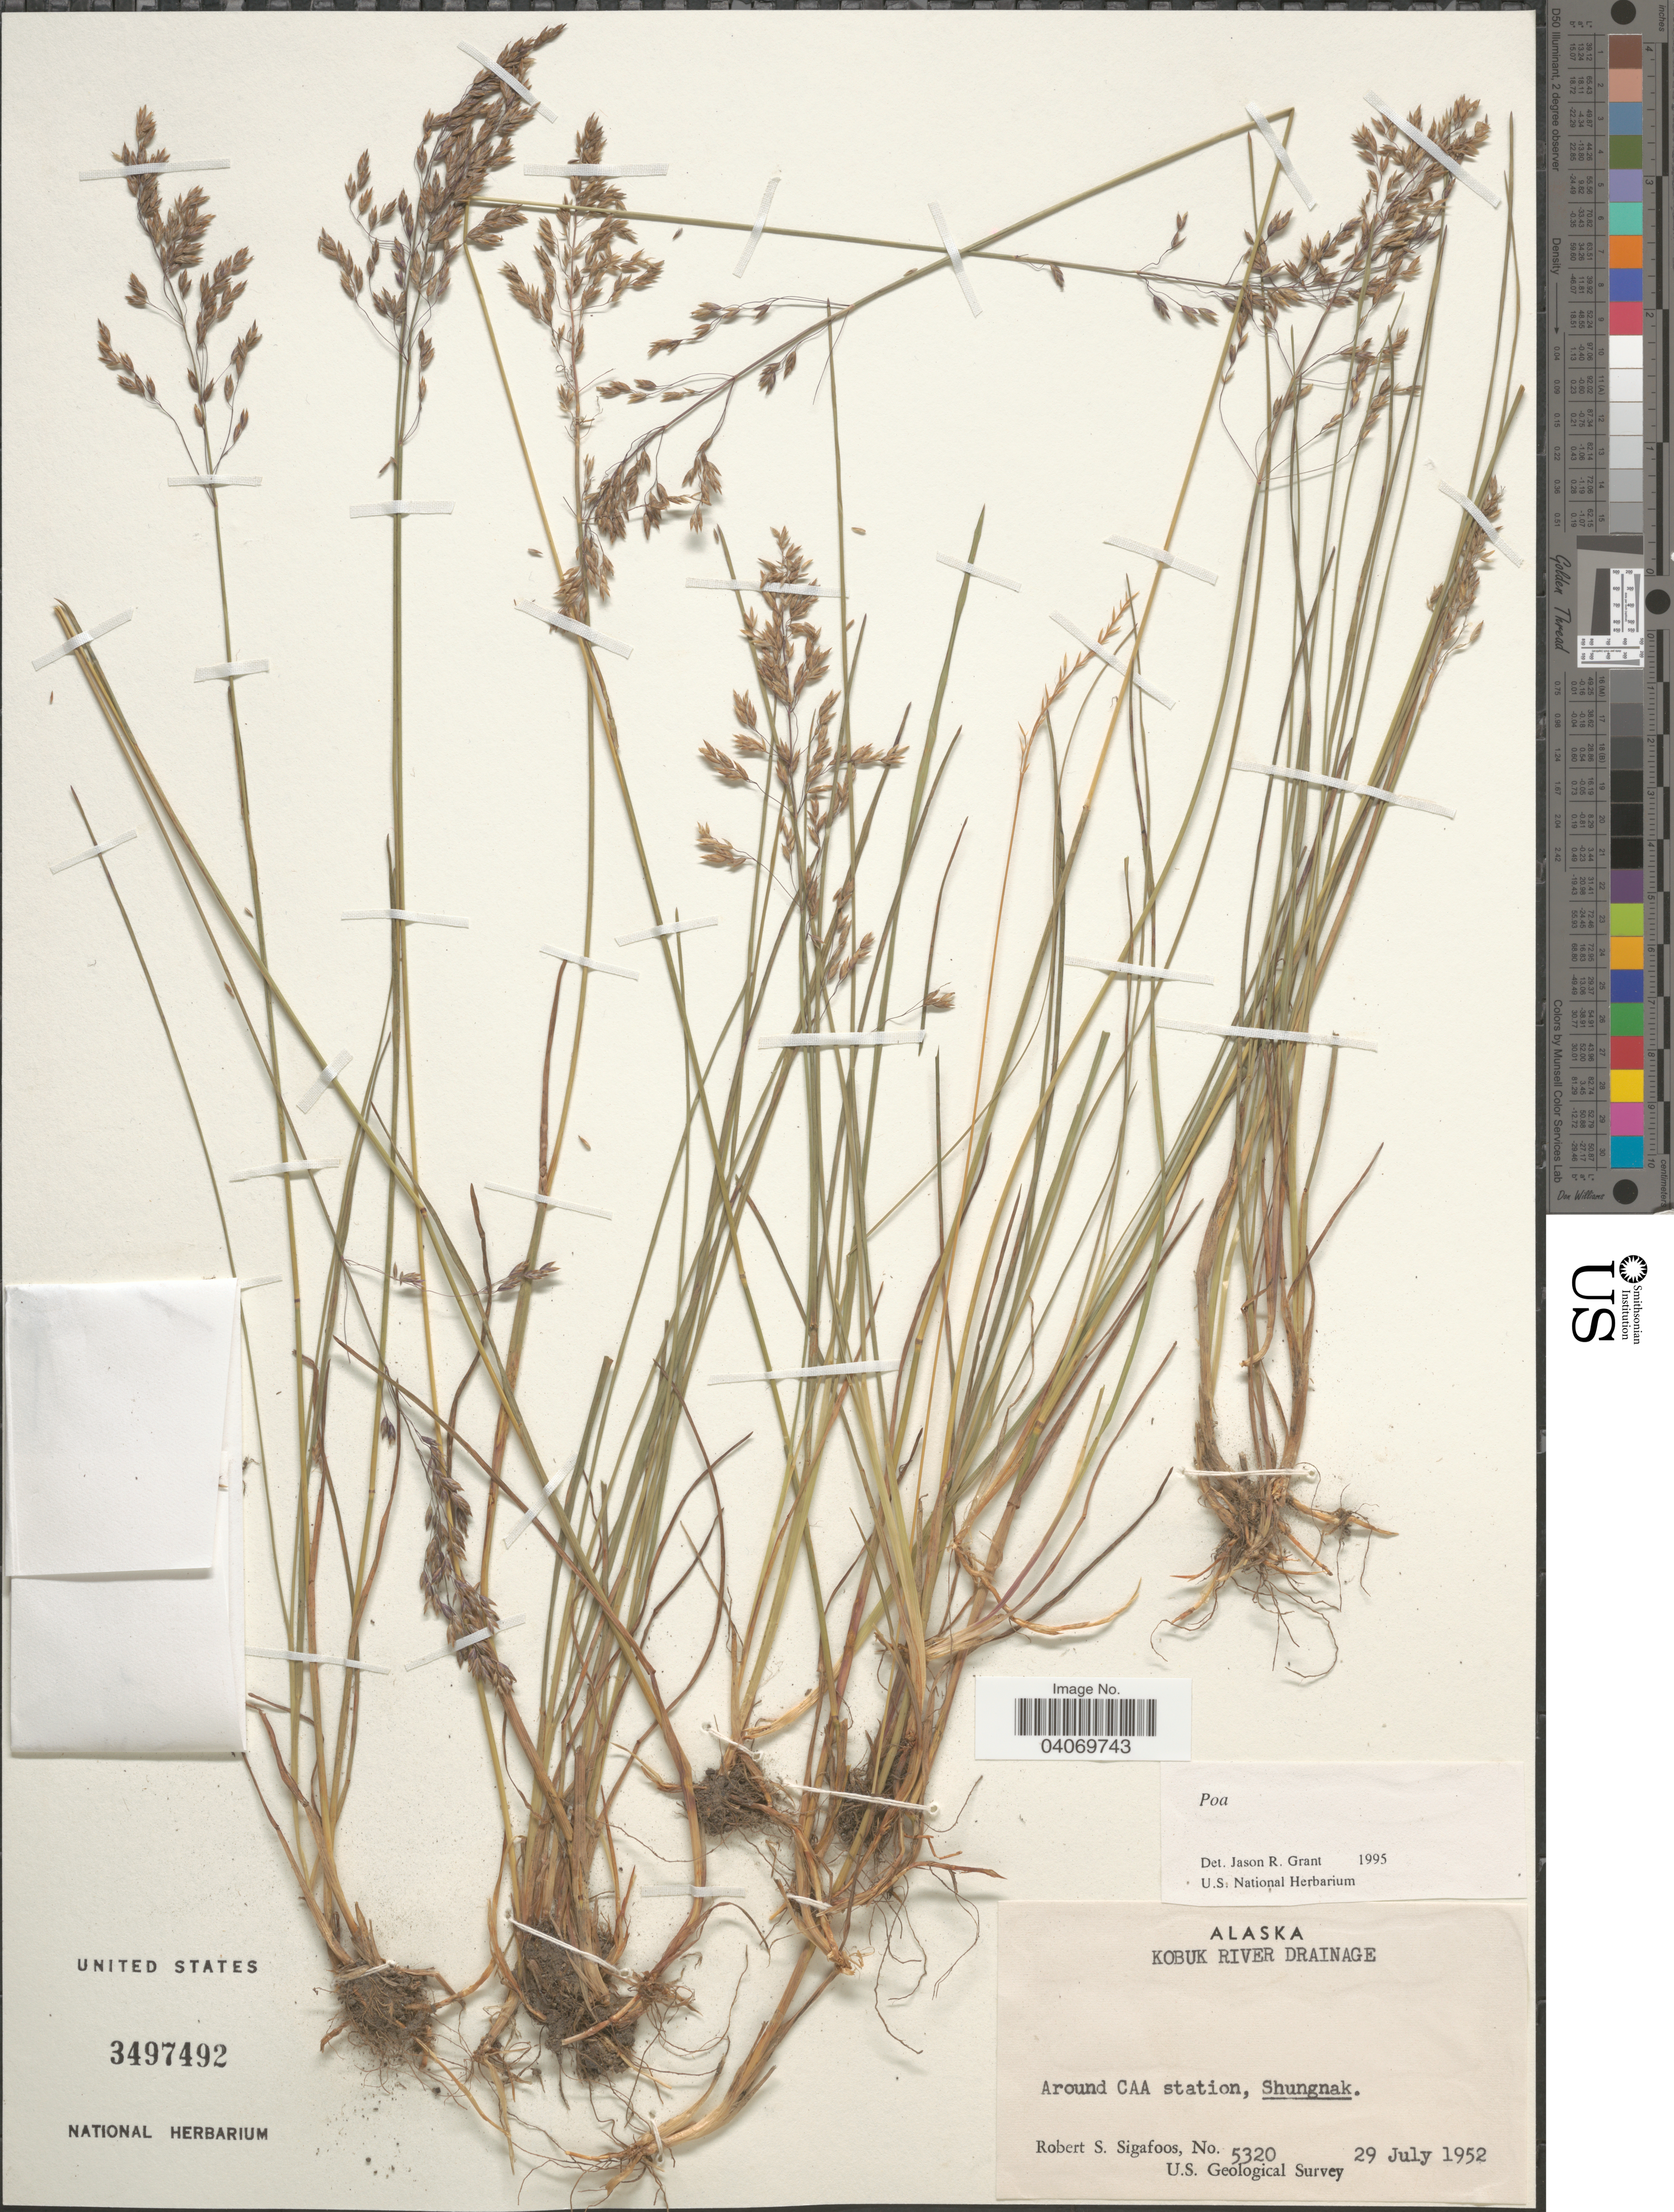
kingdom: Plantae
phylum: Tracheophyta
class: Liliopsida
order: Poales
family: Poaceae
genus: Poa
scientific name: Poa sp.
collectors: R. Sigafoos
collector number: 5320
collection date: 1952-07-29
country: United States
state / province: Alaska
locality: Kobuk River Drainage. Around CAA station, Shungnak. U.S. Geological Survey.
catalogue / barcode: US 3497492